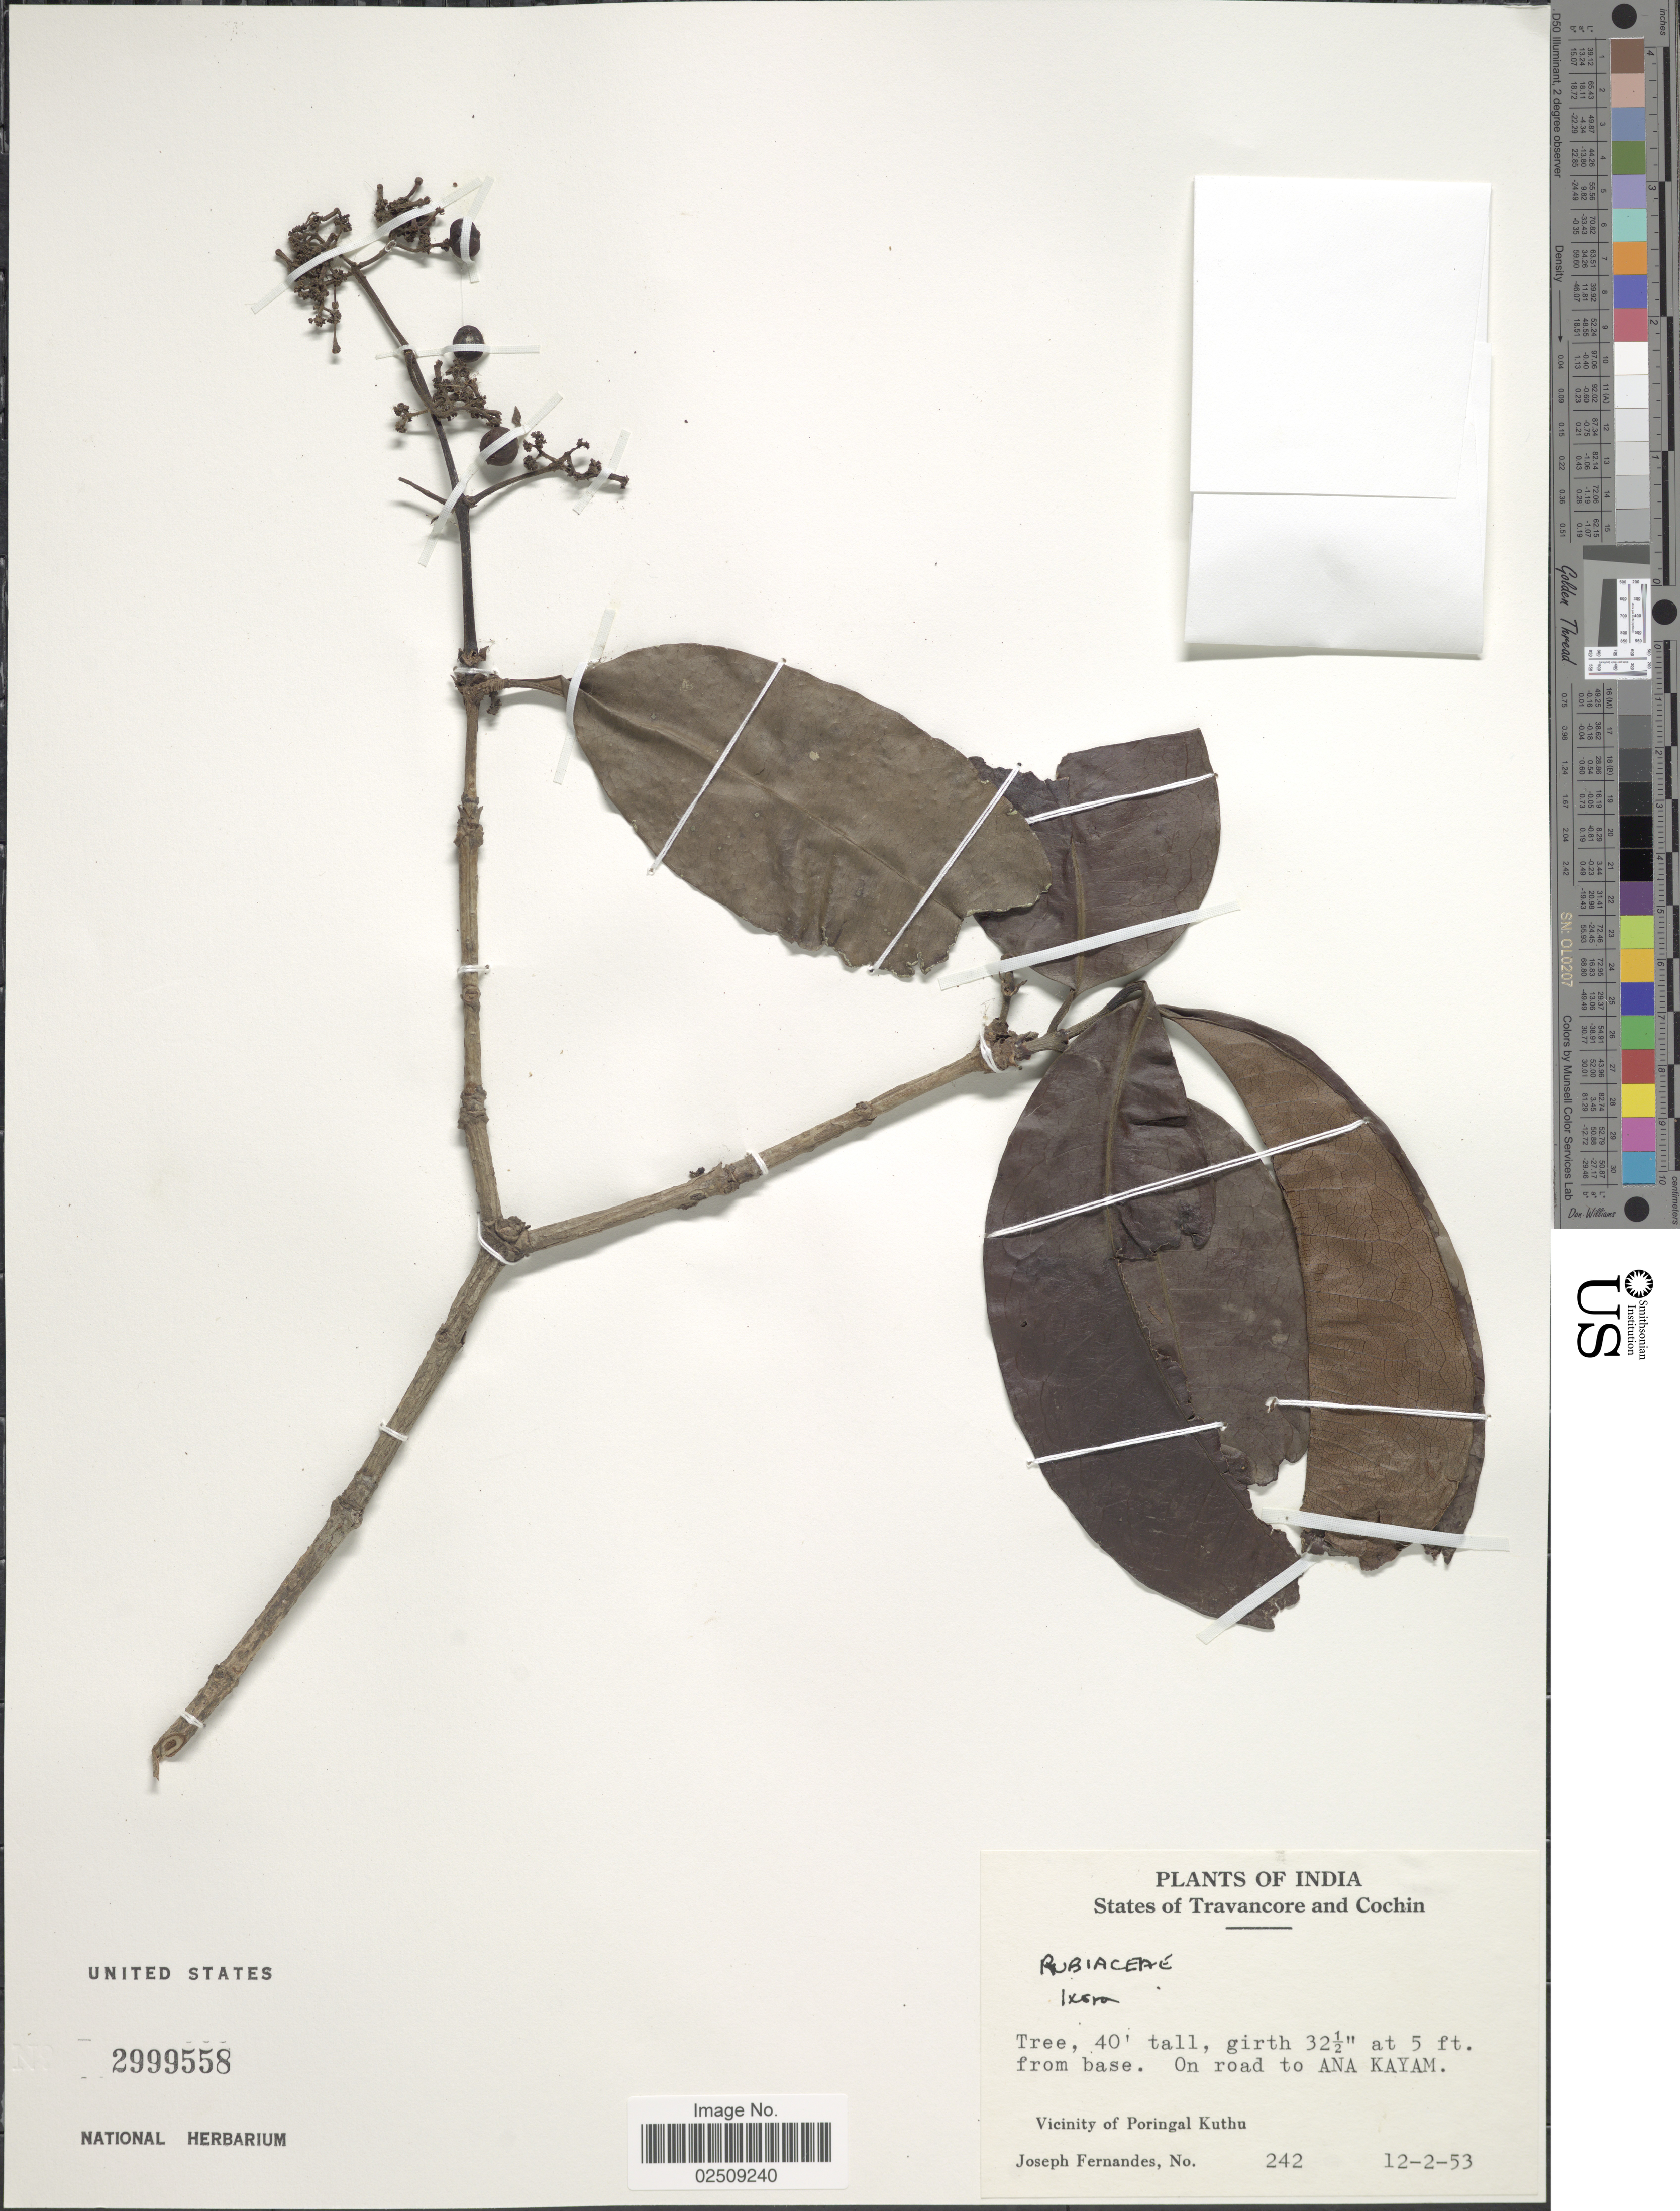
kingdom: Plantae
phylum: Tracheophyta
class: Magnoliopsida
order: Gentianales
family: Rubiaceae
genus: Ixora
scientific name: Ixora sp.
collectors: J. Fernandes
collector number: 242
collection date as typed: Transcribed d/m/y: 12/2/53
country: India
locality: States of Travancore and Cochin. On road to Ana Kayam. Vicinity of Poringal Kuthu.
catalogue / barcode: US 2999558